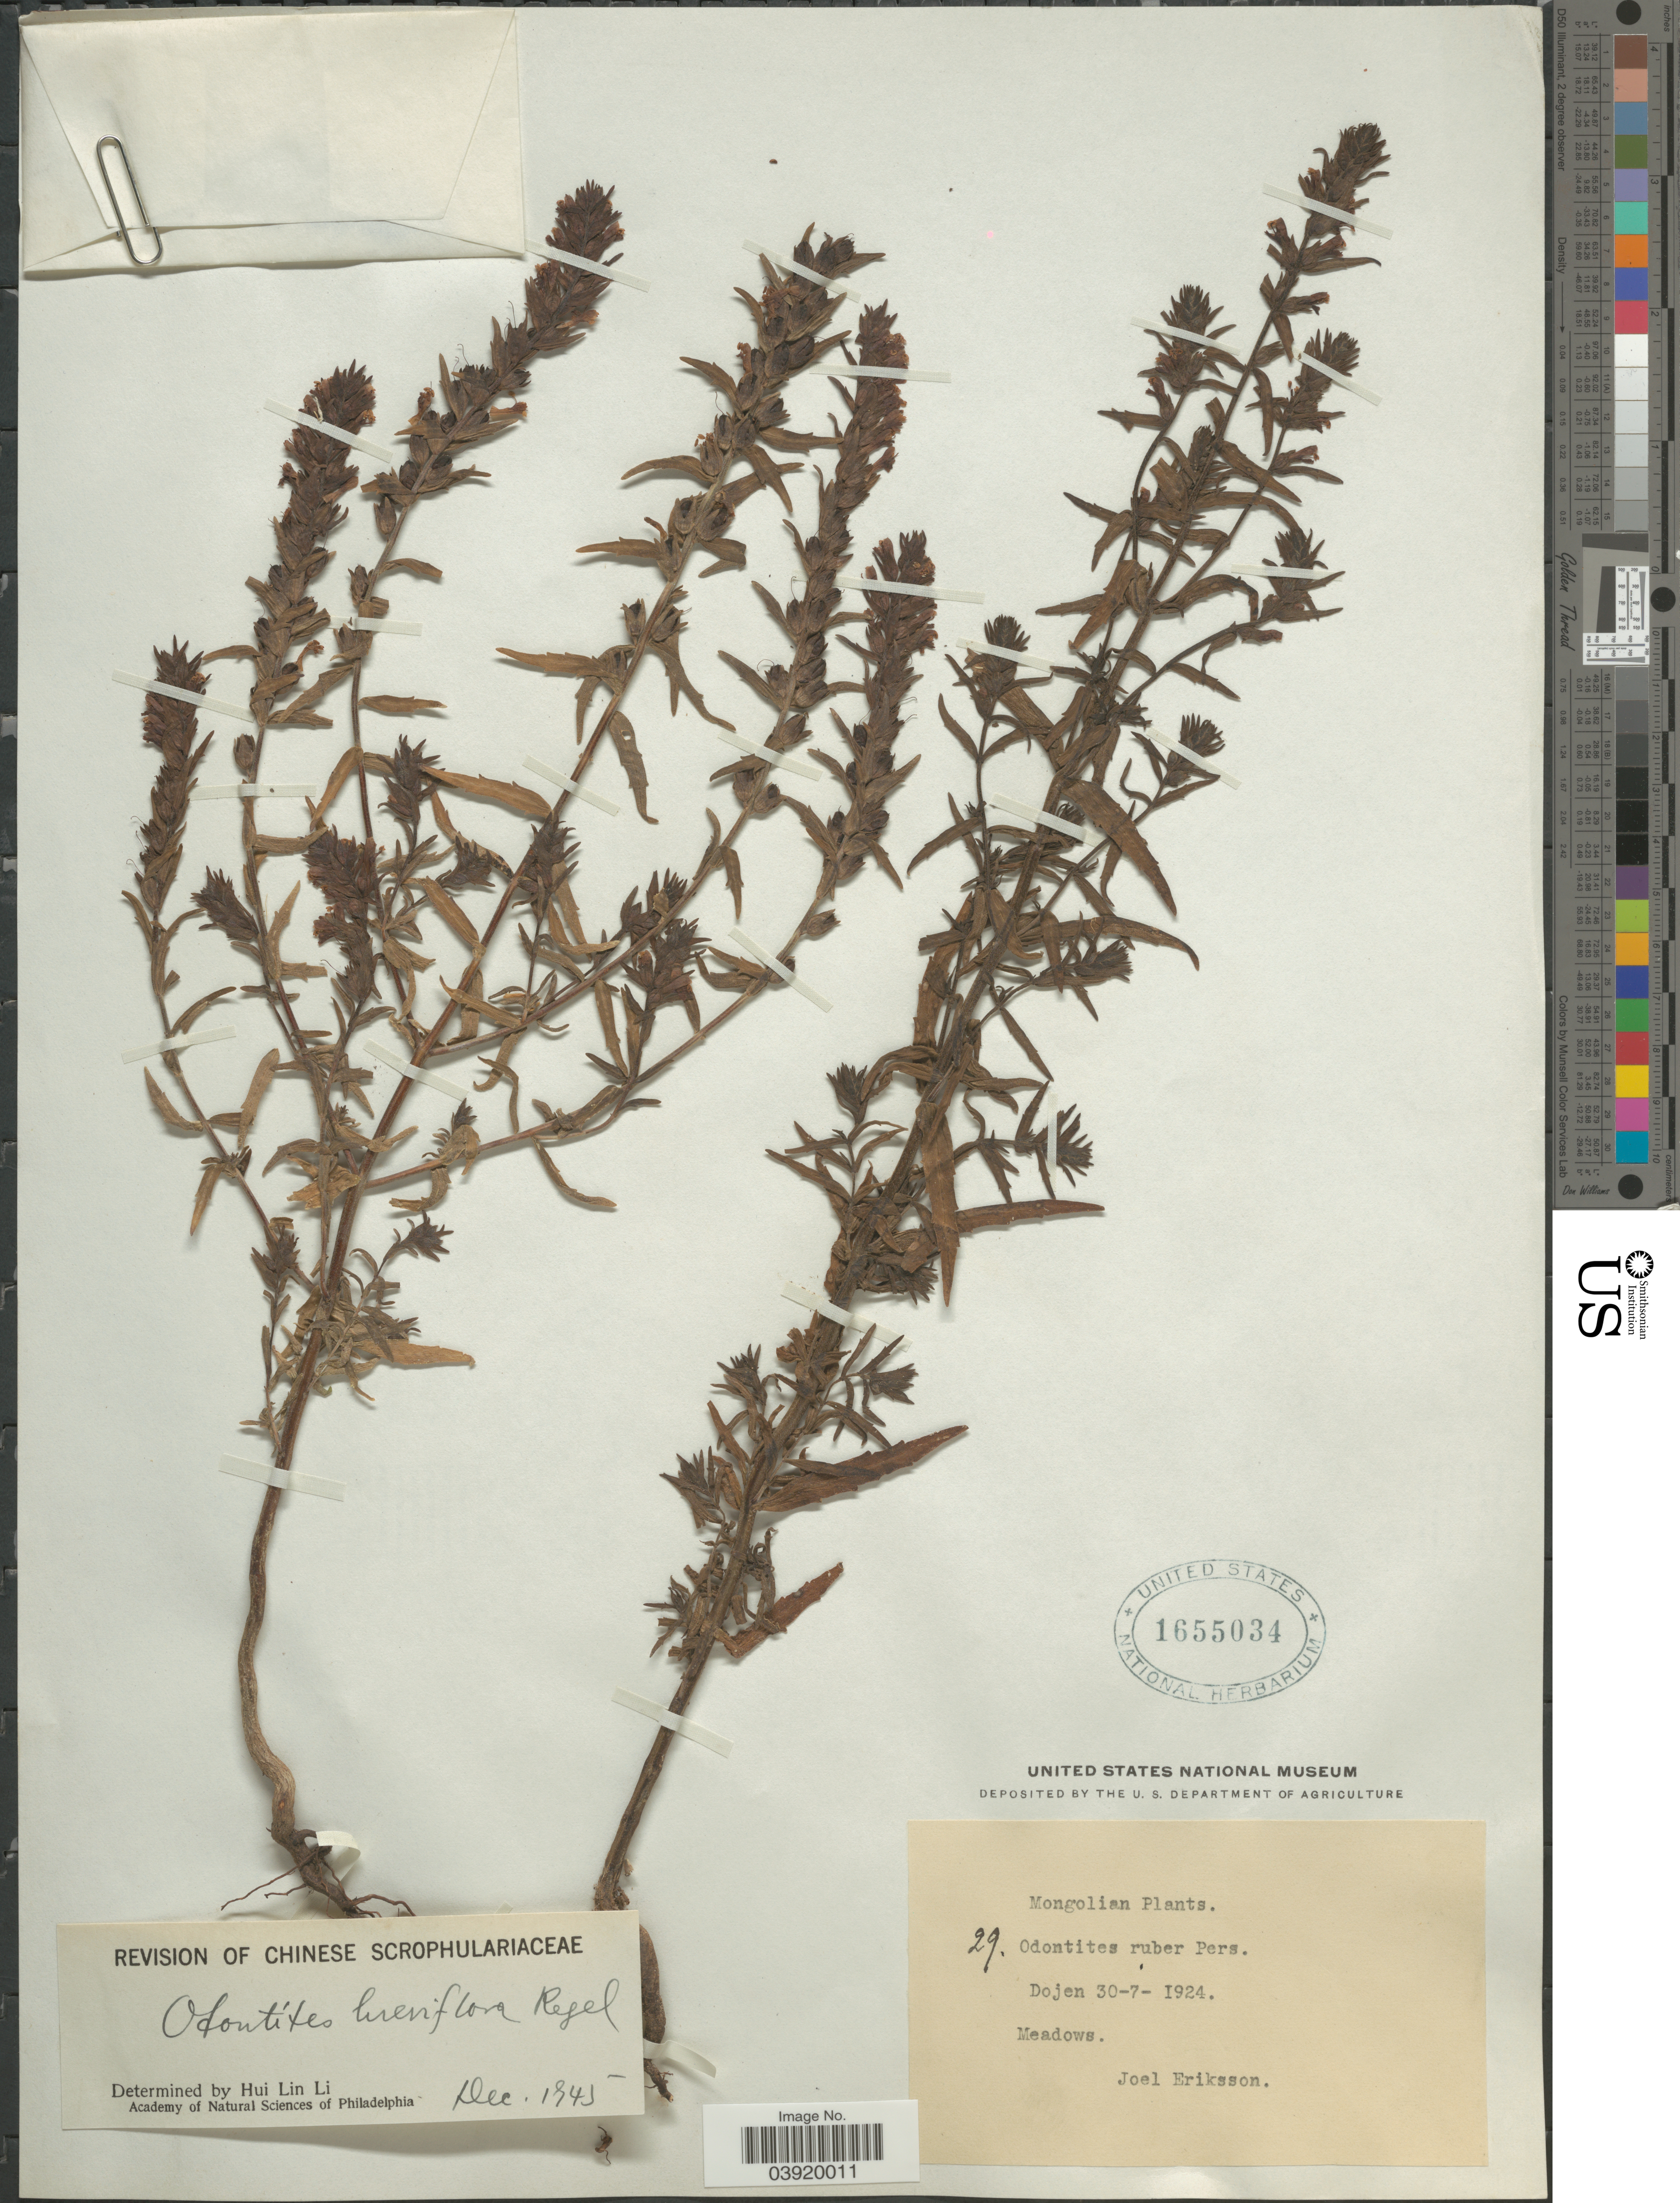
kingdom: Plantae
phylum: Tracheophyta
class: Magnoliopsida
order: Lamiales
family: Orobanchaceae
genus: Odontites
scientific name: Odontites breviflorus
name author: Regel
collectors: J. Eriksson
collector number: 29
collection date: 1924-07-30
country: Mongolia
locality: Dojen.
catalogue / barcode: US 1655034